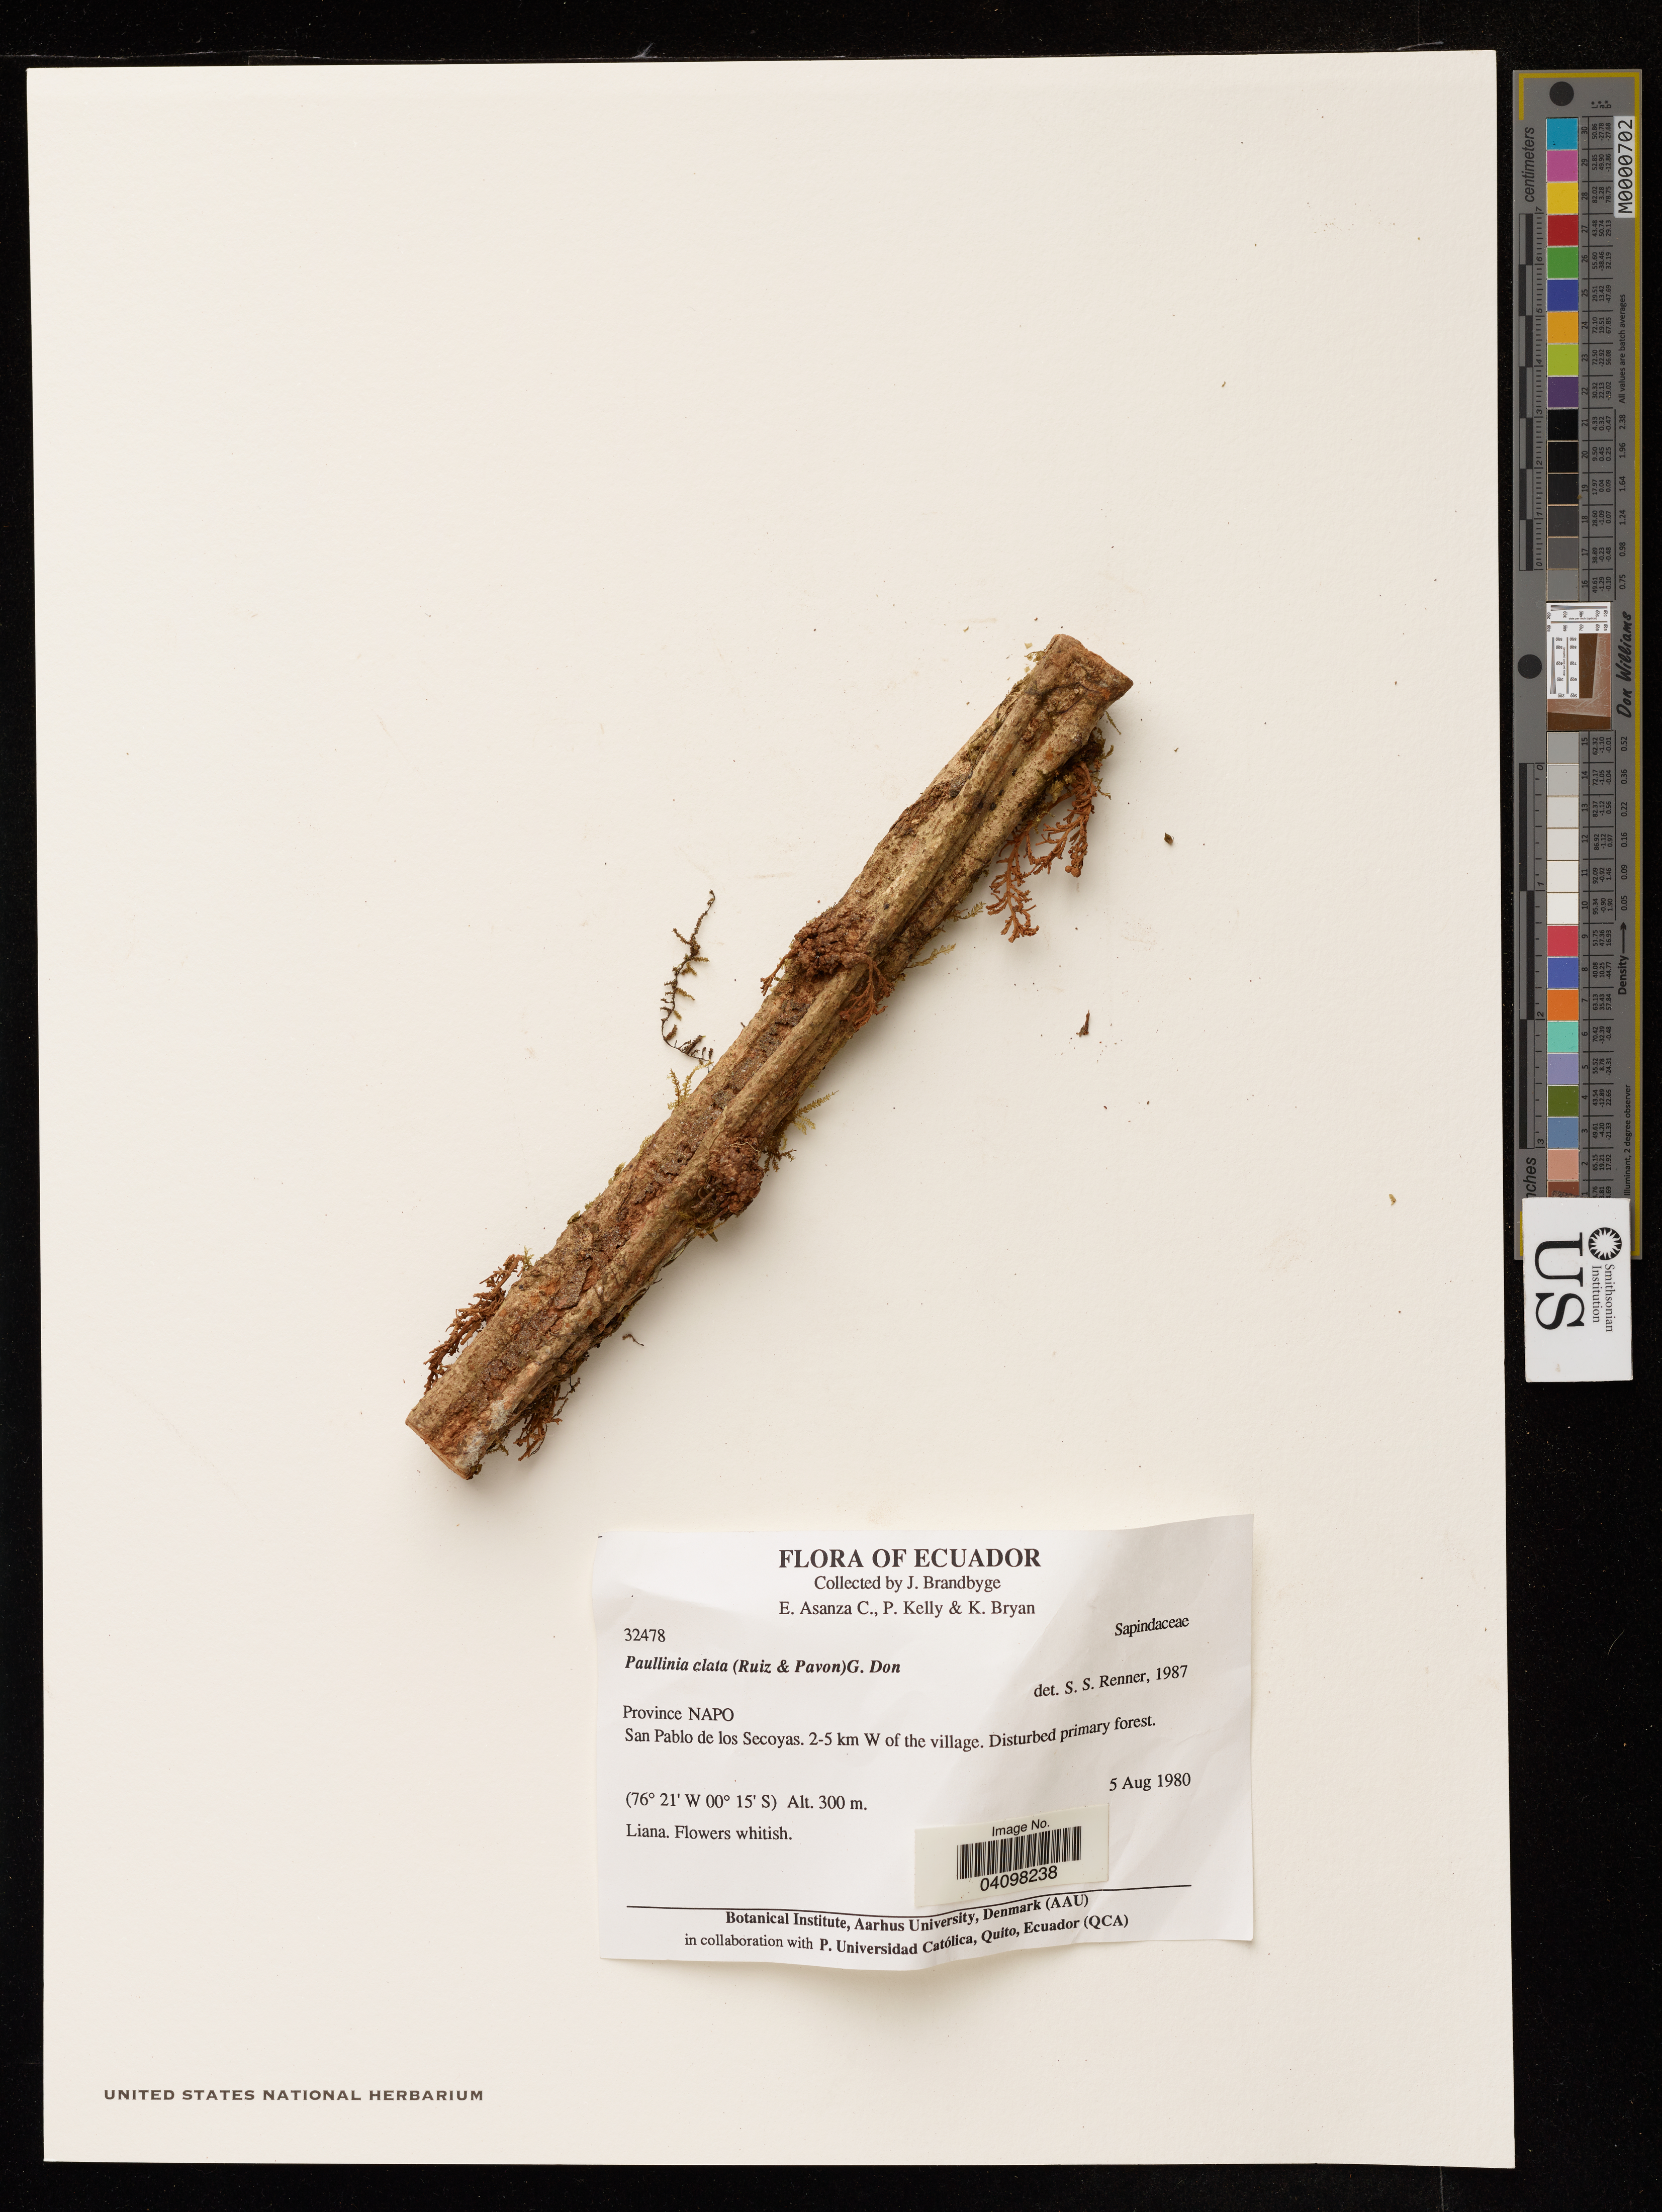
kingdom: Plantae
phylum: Tracheophyta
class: Magnoliopsida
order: Sapindales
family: Sapindaceae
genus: Paullinia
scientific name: Paullinia alata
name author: (Ruiz & Pav.) G. Don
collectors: J. Brandbyge, E. Asanza C., P. Kelly & K. Bryan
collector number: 32478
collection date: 1980-08-05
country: Ecuador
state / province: Napo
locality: San Pablo de los Secoyas. 2-5 km W of the village.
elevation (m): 300